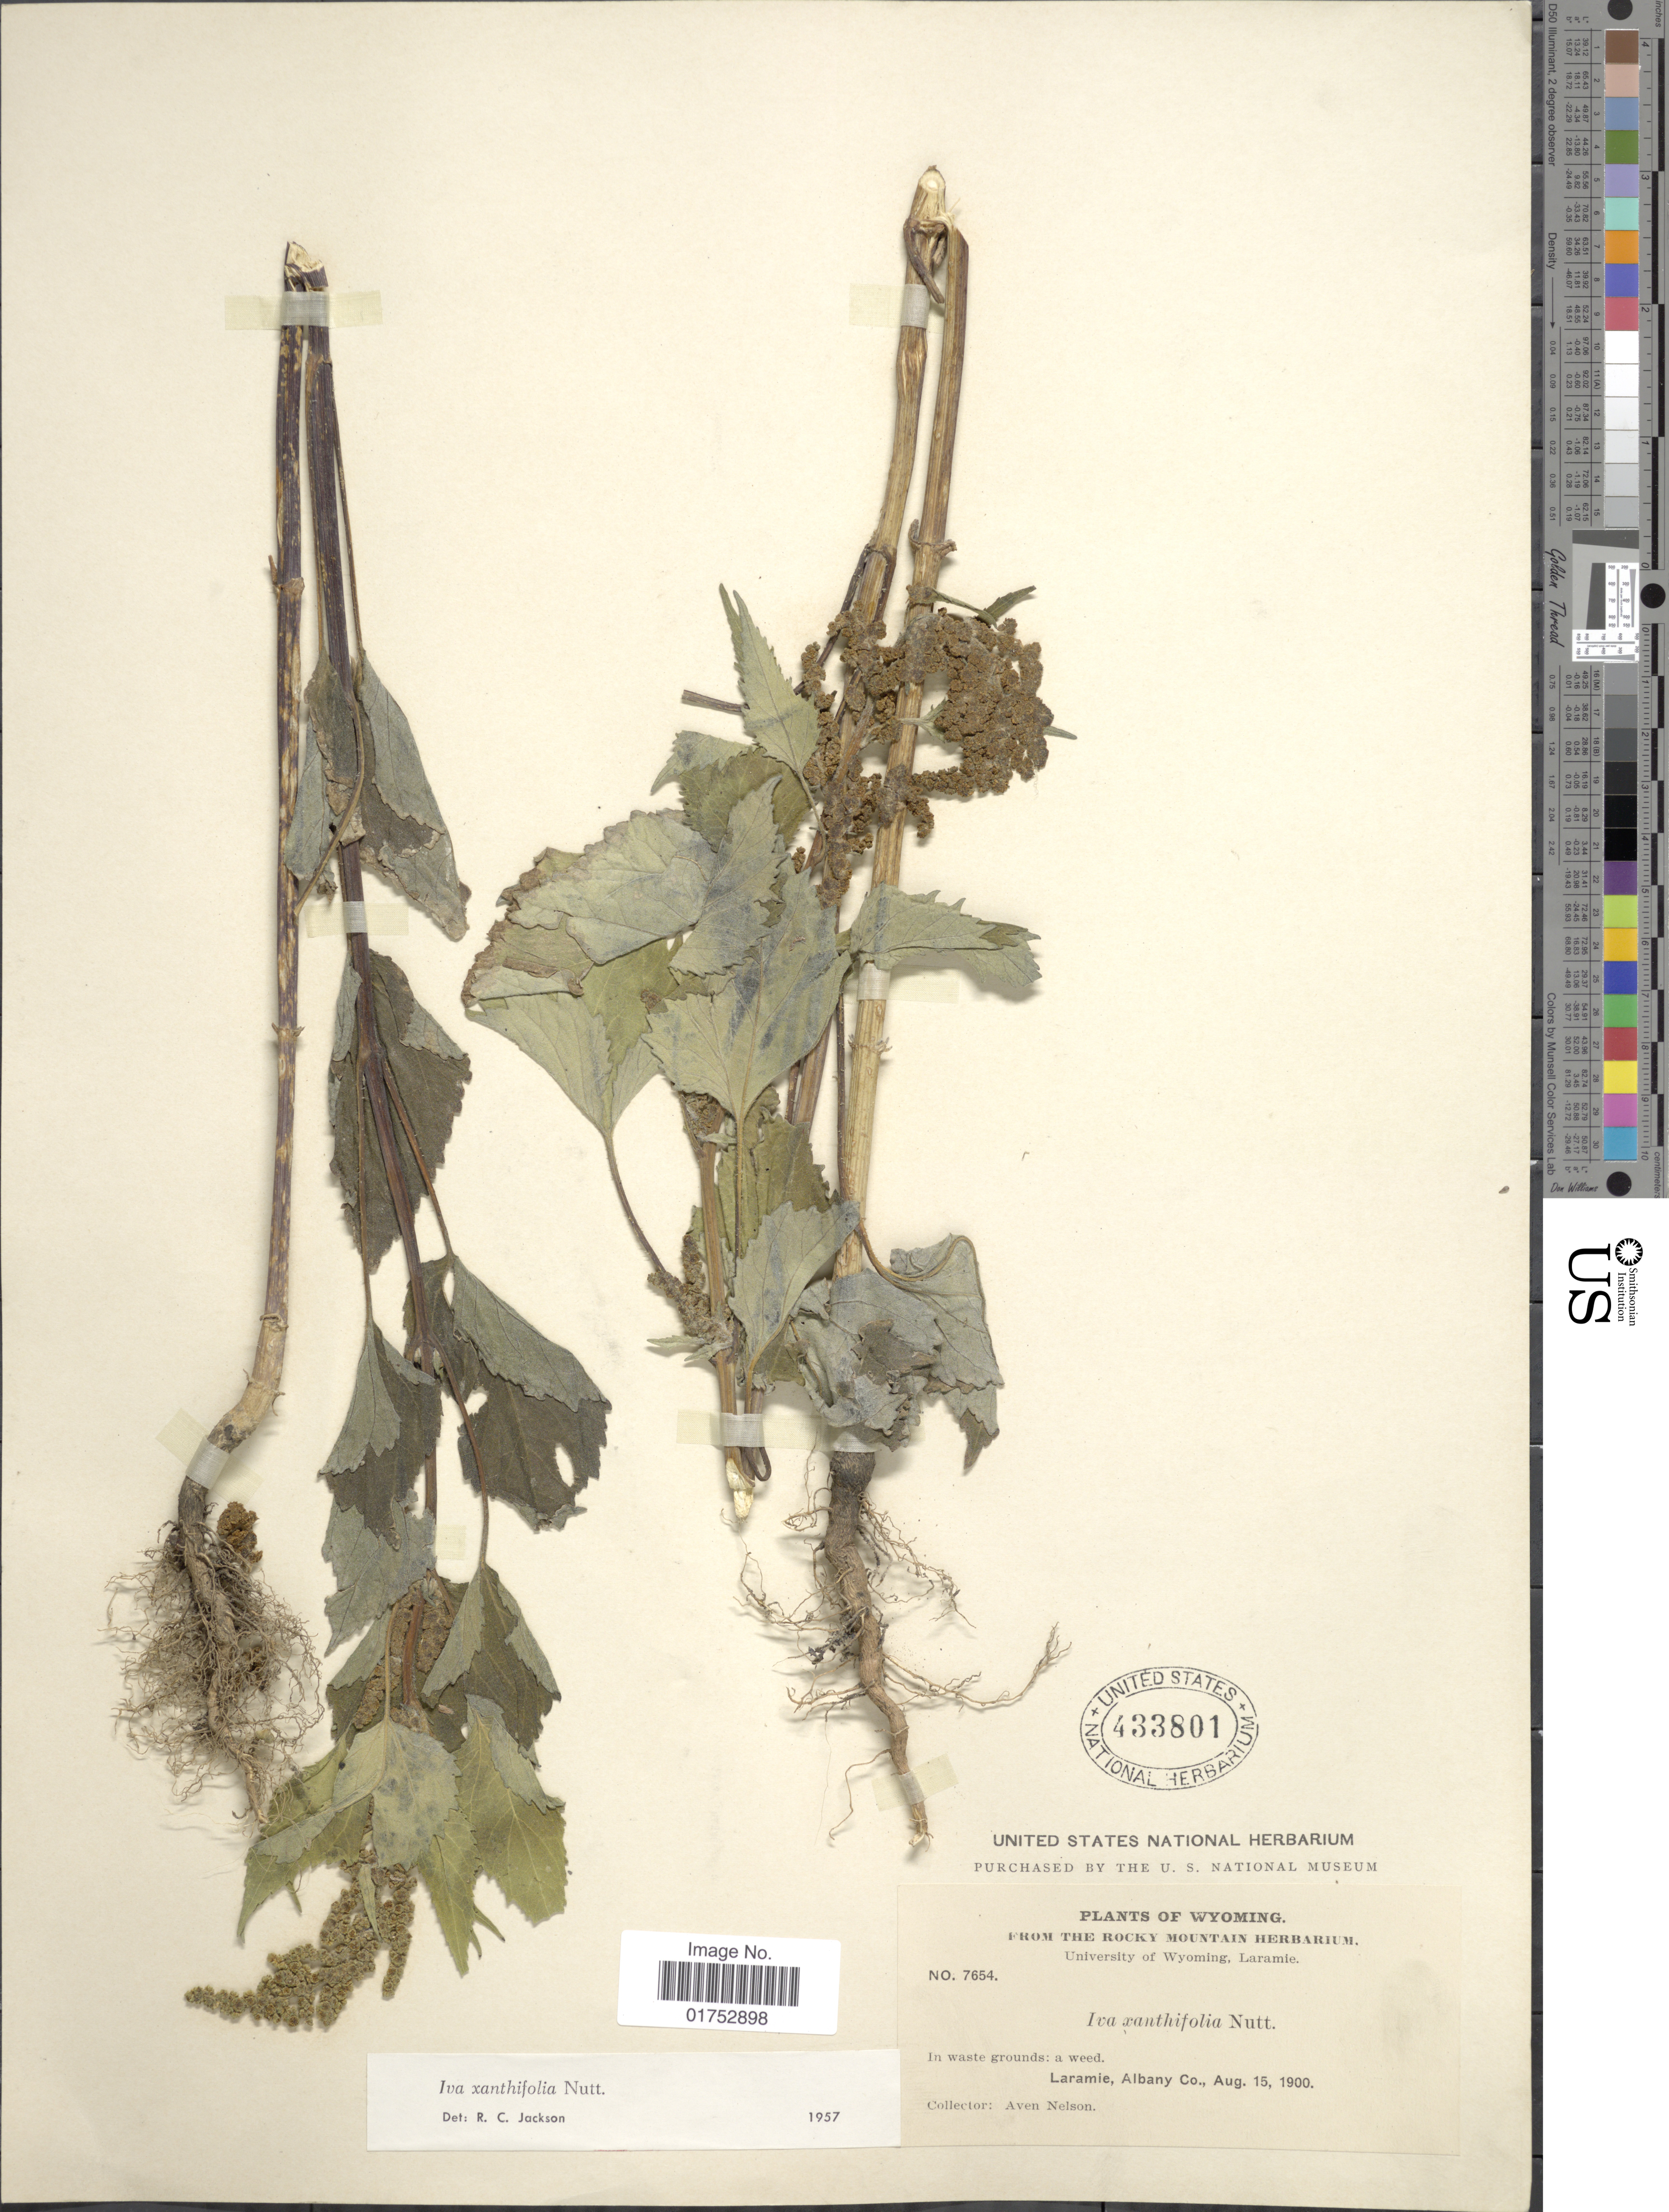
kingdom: Plantae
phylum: Tracheophyta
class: Magnoliopsida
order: Asterales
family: Asteraceae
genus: Iva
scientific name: Iva xanthifolia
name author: Nutt.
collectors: A. Nelson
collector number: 7654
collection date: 1900-08-15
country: United States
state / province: Wyoming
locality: Laramie, Albany Co.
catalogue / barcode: US 433801